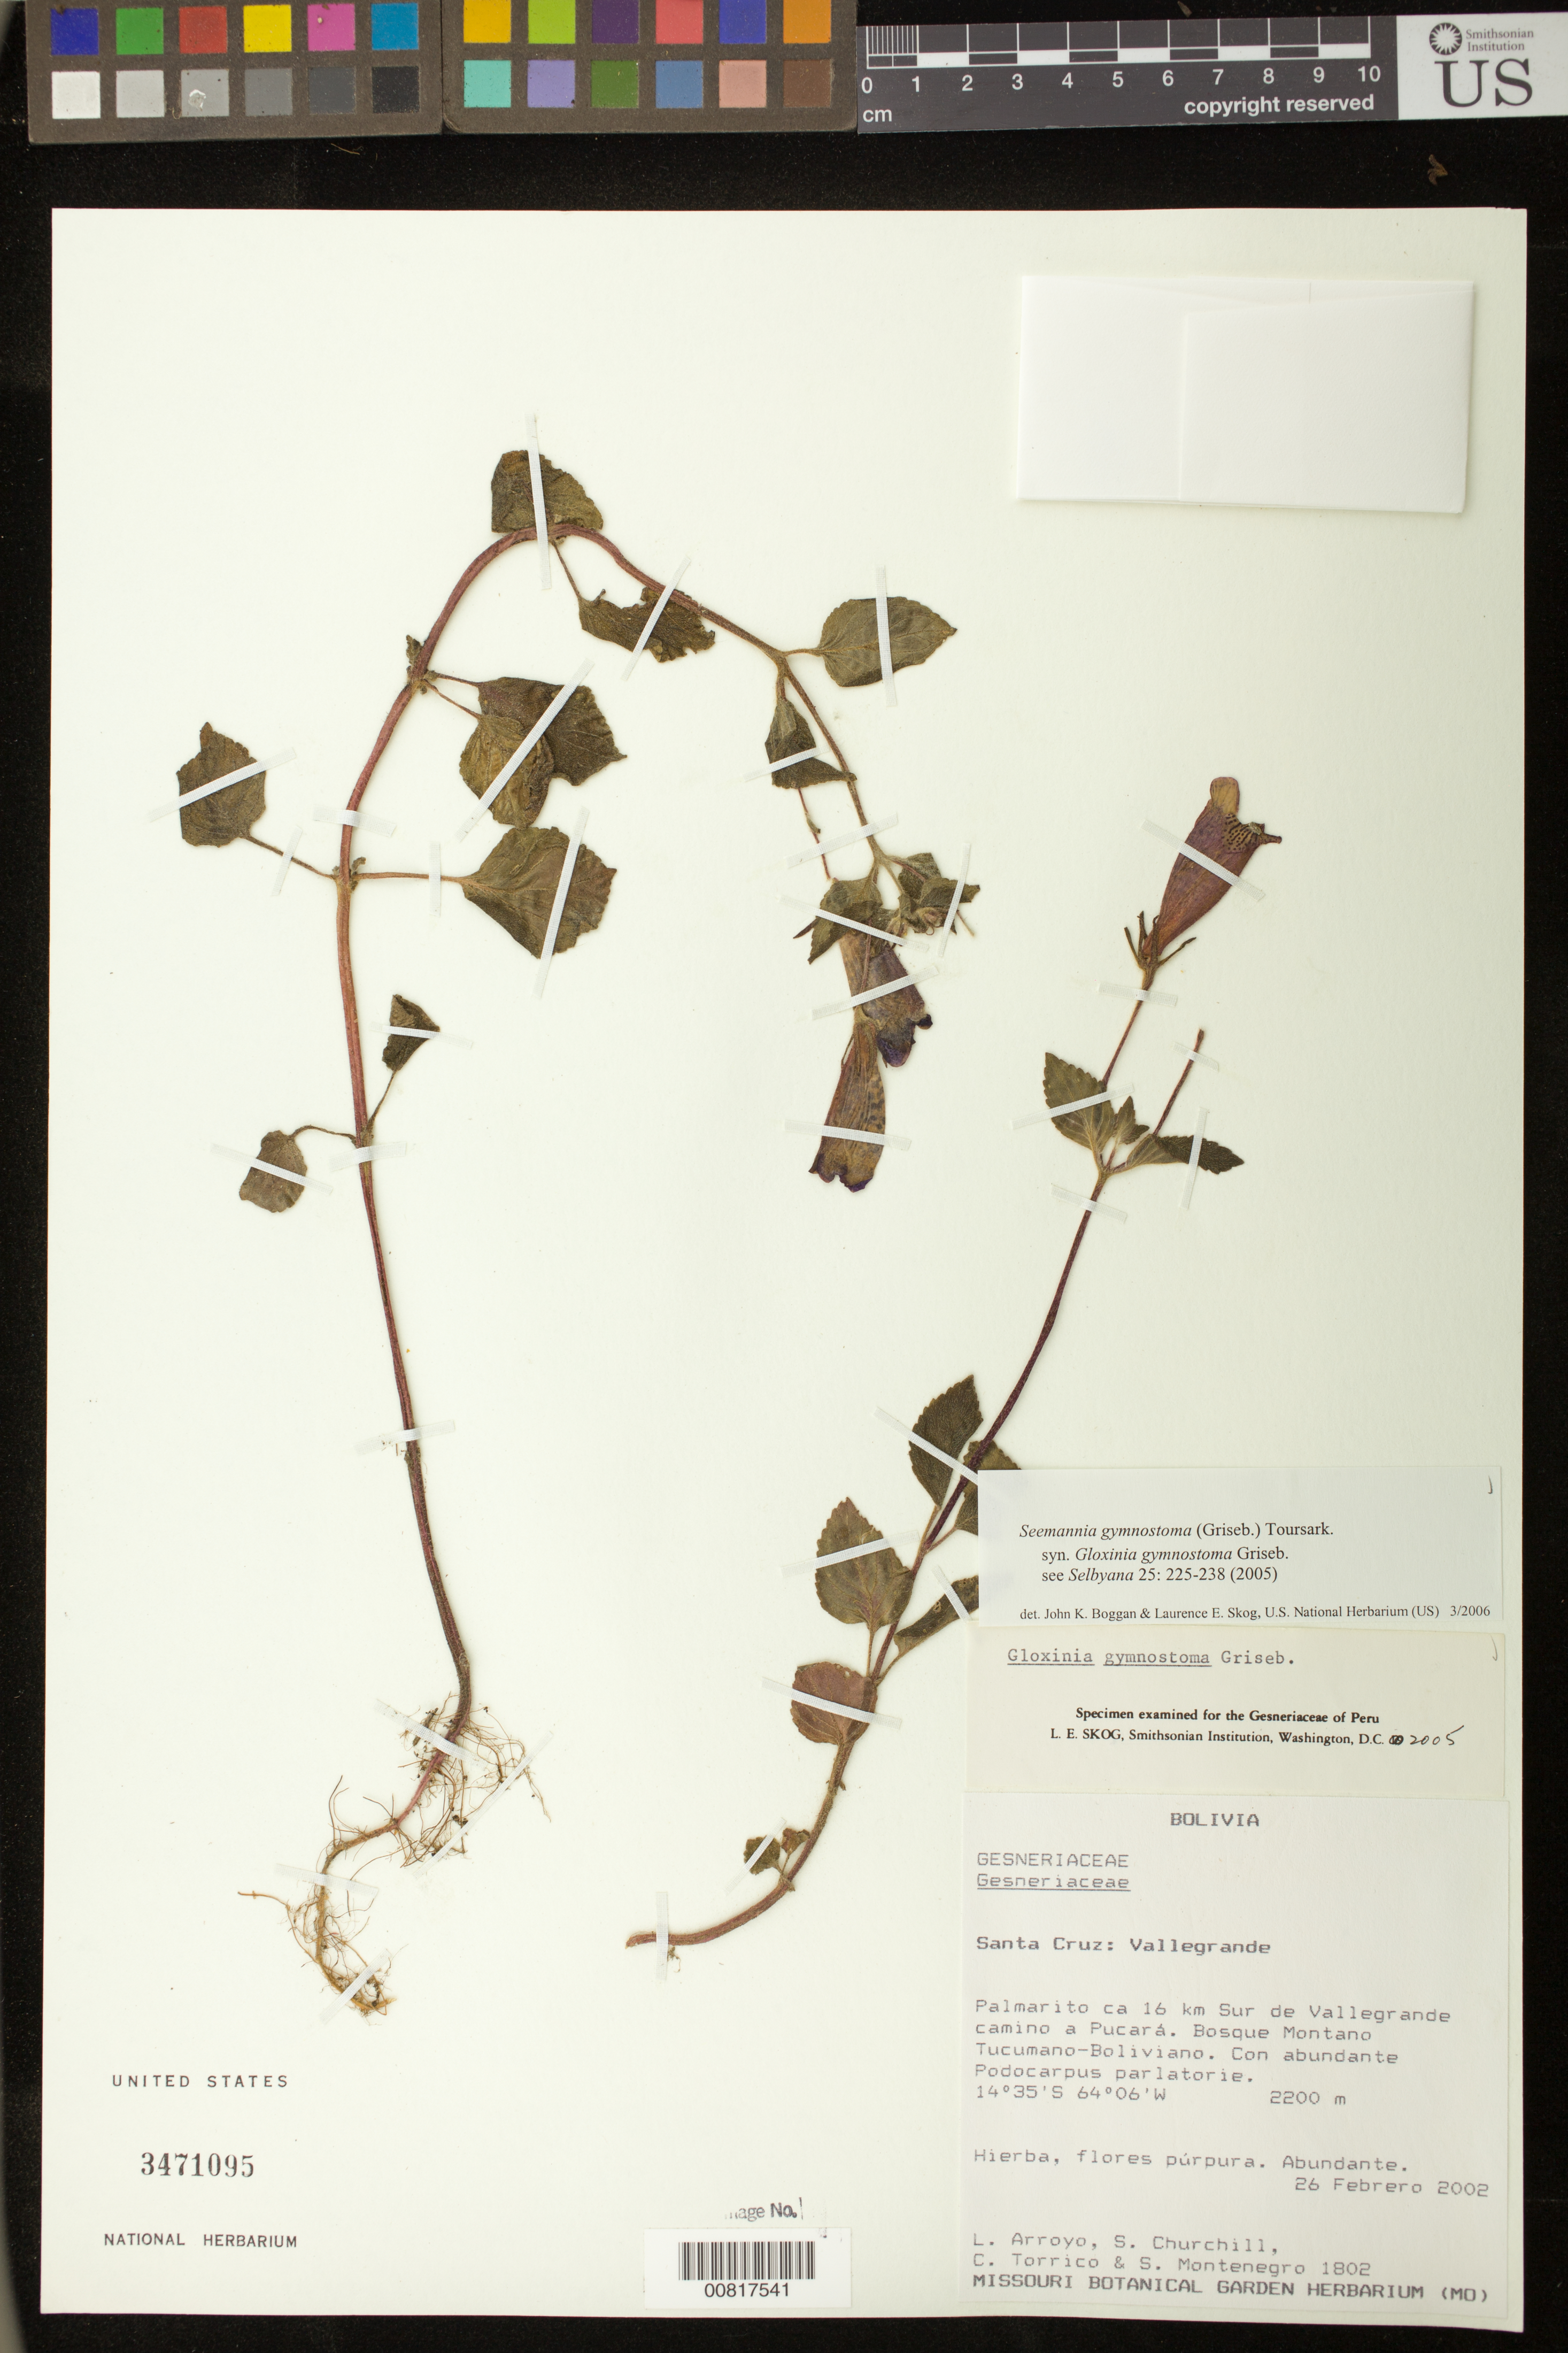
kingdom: Plantae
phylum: Tracheophyta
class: Magnoliopsida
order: Lamiales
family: Gesneriaceae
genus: Seemannia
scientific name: Seemannia gymnostoma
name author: (Griseb.) Toursark.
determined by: Boggan, J. K.; Skog, L. E.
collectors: L. Arroyo, S. Churchill, C. Torrico & S. Montenegro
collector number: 1802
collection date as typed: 26 Feb 2002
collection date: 2002-02-26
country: Bolivia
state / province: Santa Cruz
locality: Santa Cruz: Vallegrande. Palmarito ca 16 km Sur de Vallegrande camino a Pucará.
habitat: Bosque Montano Tucumano-Boliviano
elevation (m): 2200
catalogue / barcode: US 3471095